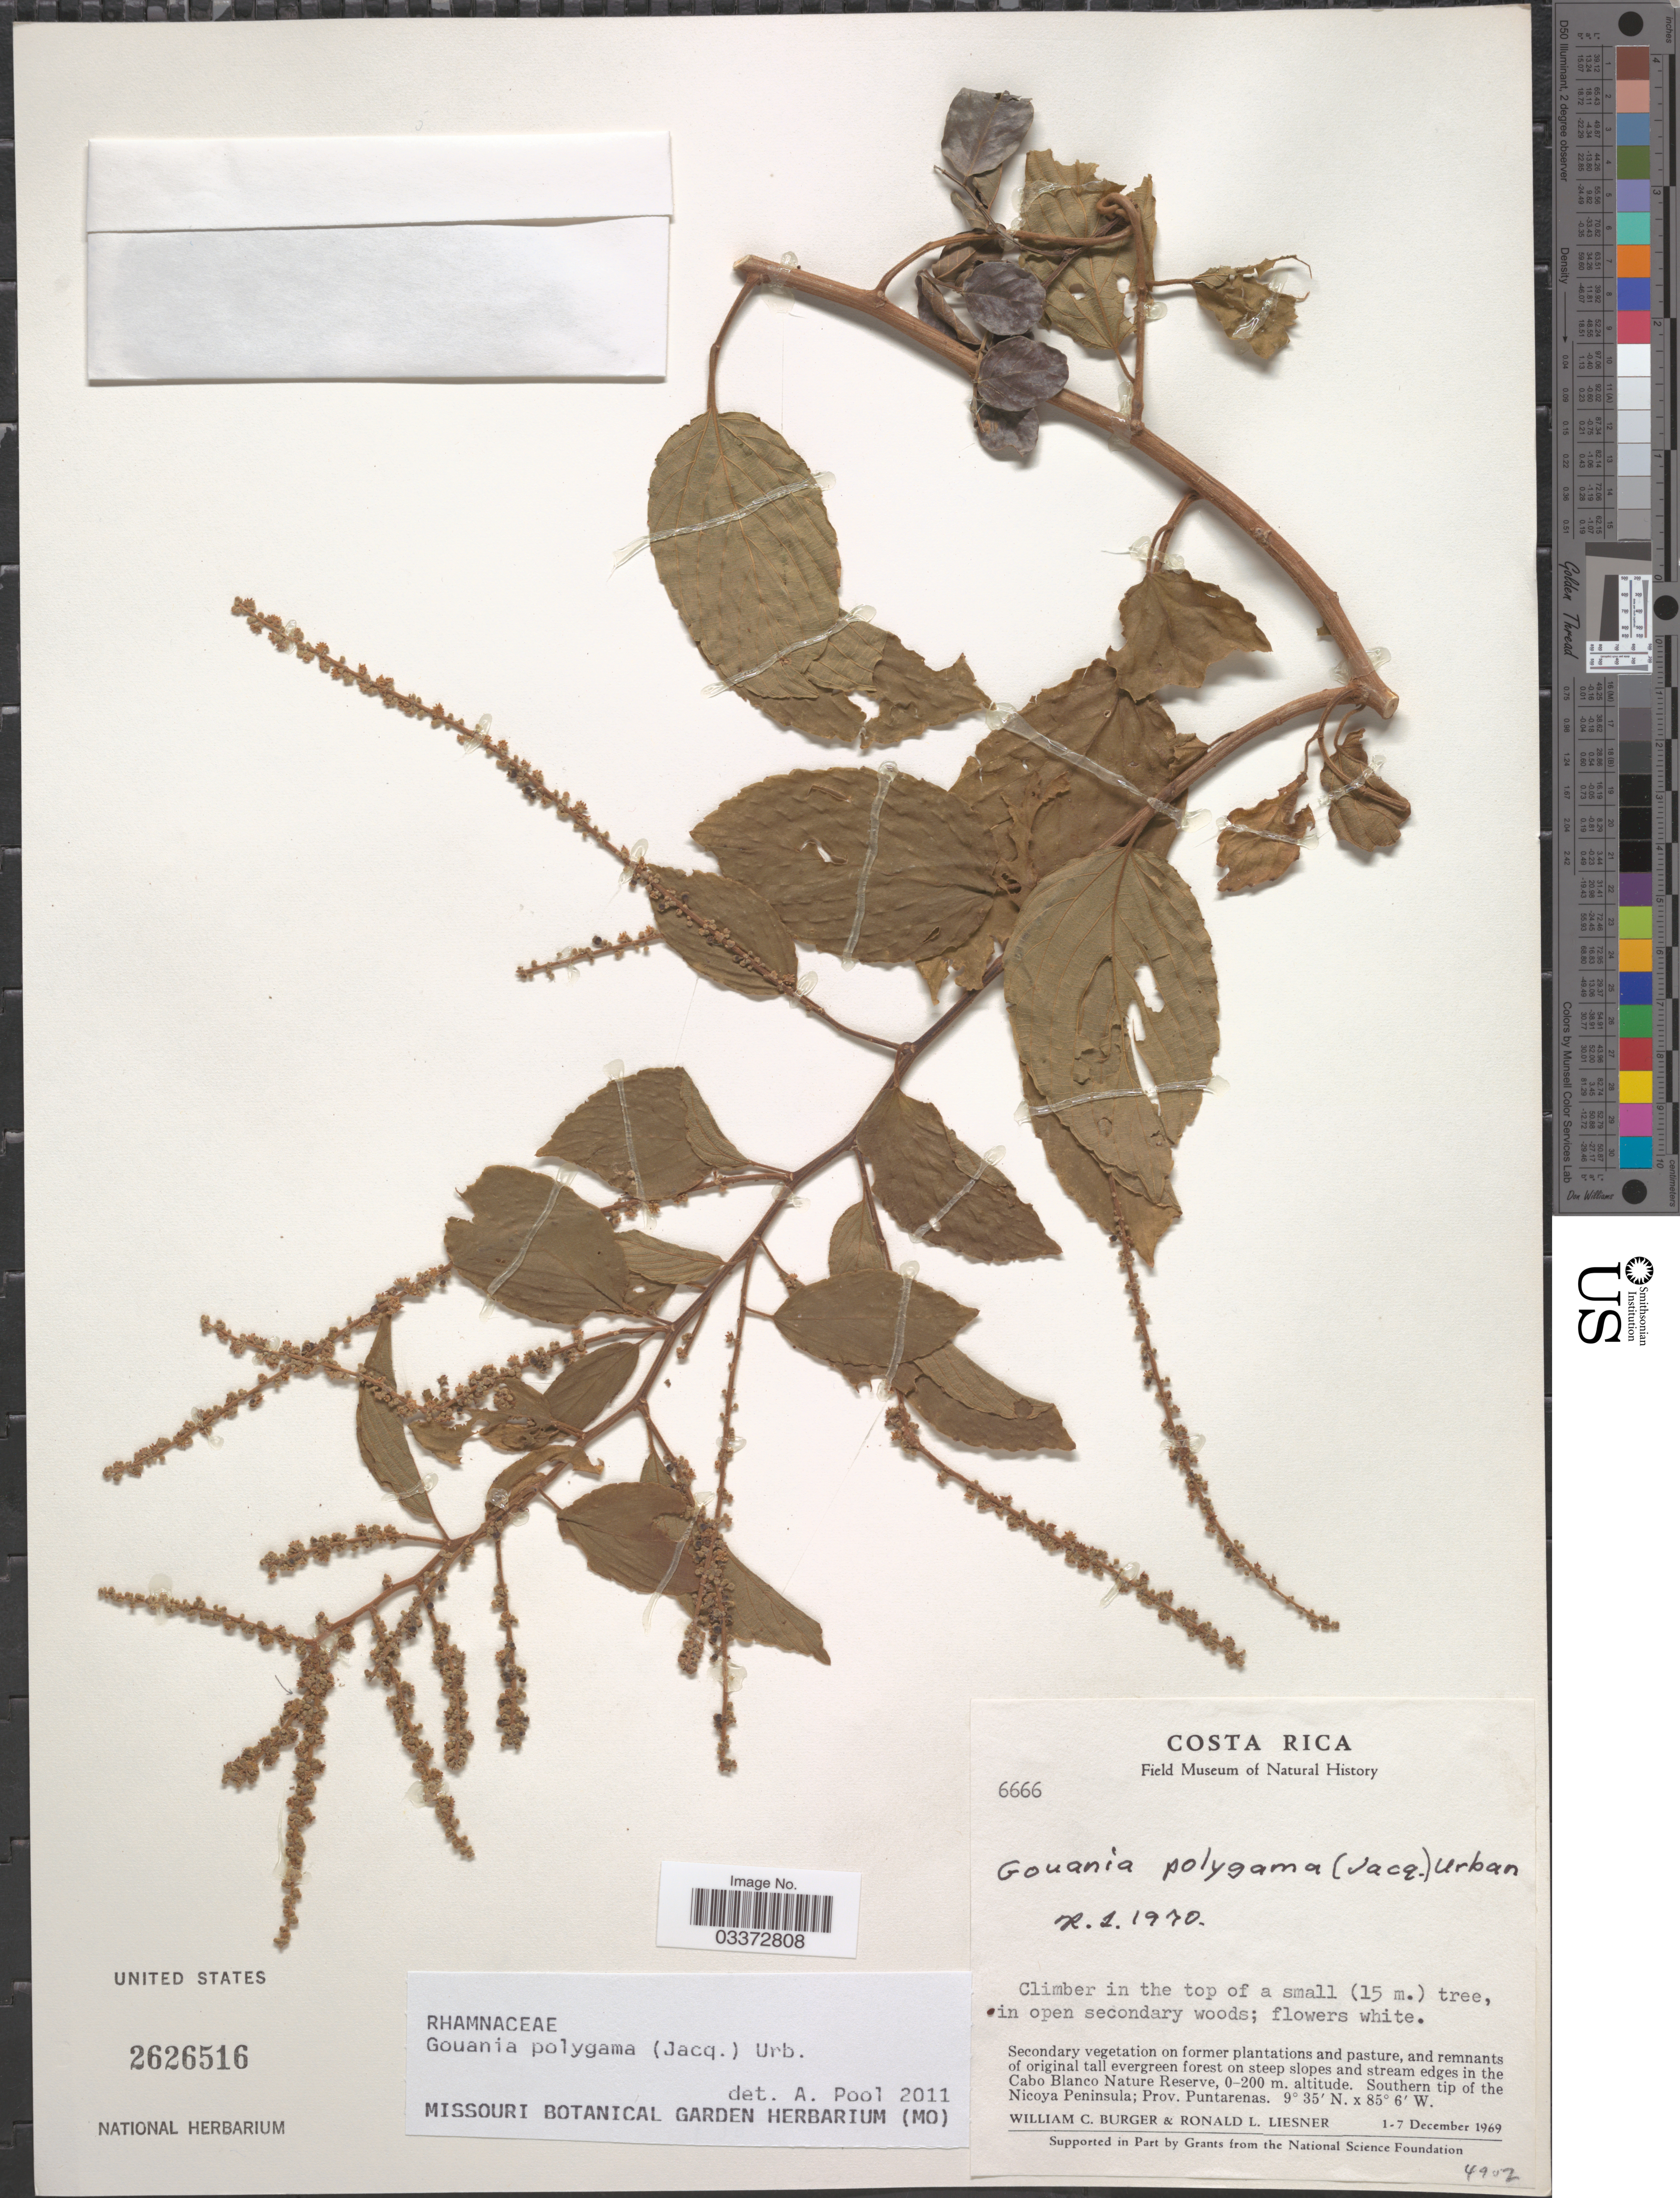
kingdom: Plantae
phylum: Tracheophyta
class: Magnoliopsida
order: Rosales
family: Rhamnaceae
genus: Gouania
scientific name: Gouania polygama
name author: (Jacq.) Urb.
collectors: W. Burger & R. L. Liesner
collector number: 6666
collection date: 1969-12-01/1969-12-07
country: Costa Rica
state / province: Puntarenas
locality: On steep slopes and stream edges in the Cabo Blanco Nature Reserve. Southern tip of the Nicoya Peninsula.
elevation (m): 0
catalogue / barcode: US 2626516